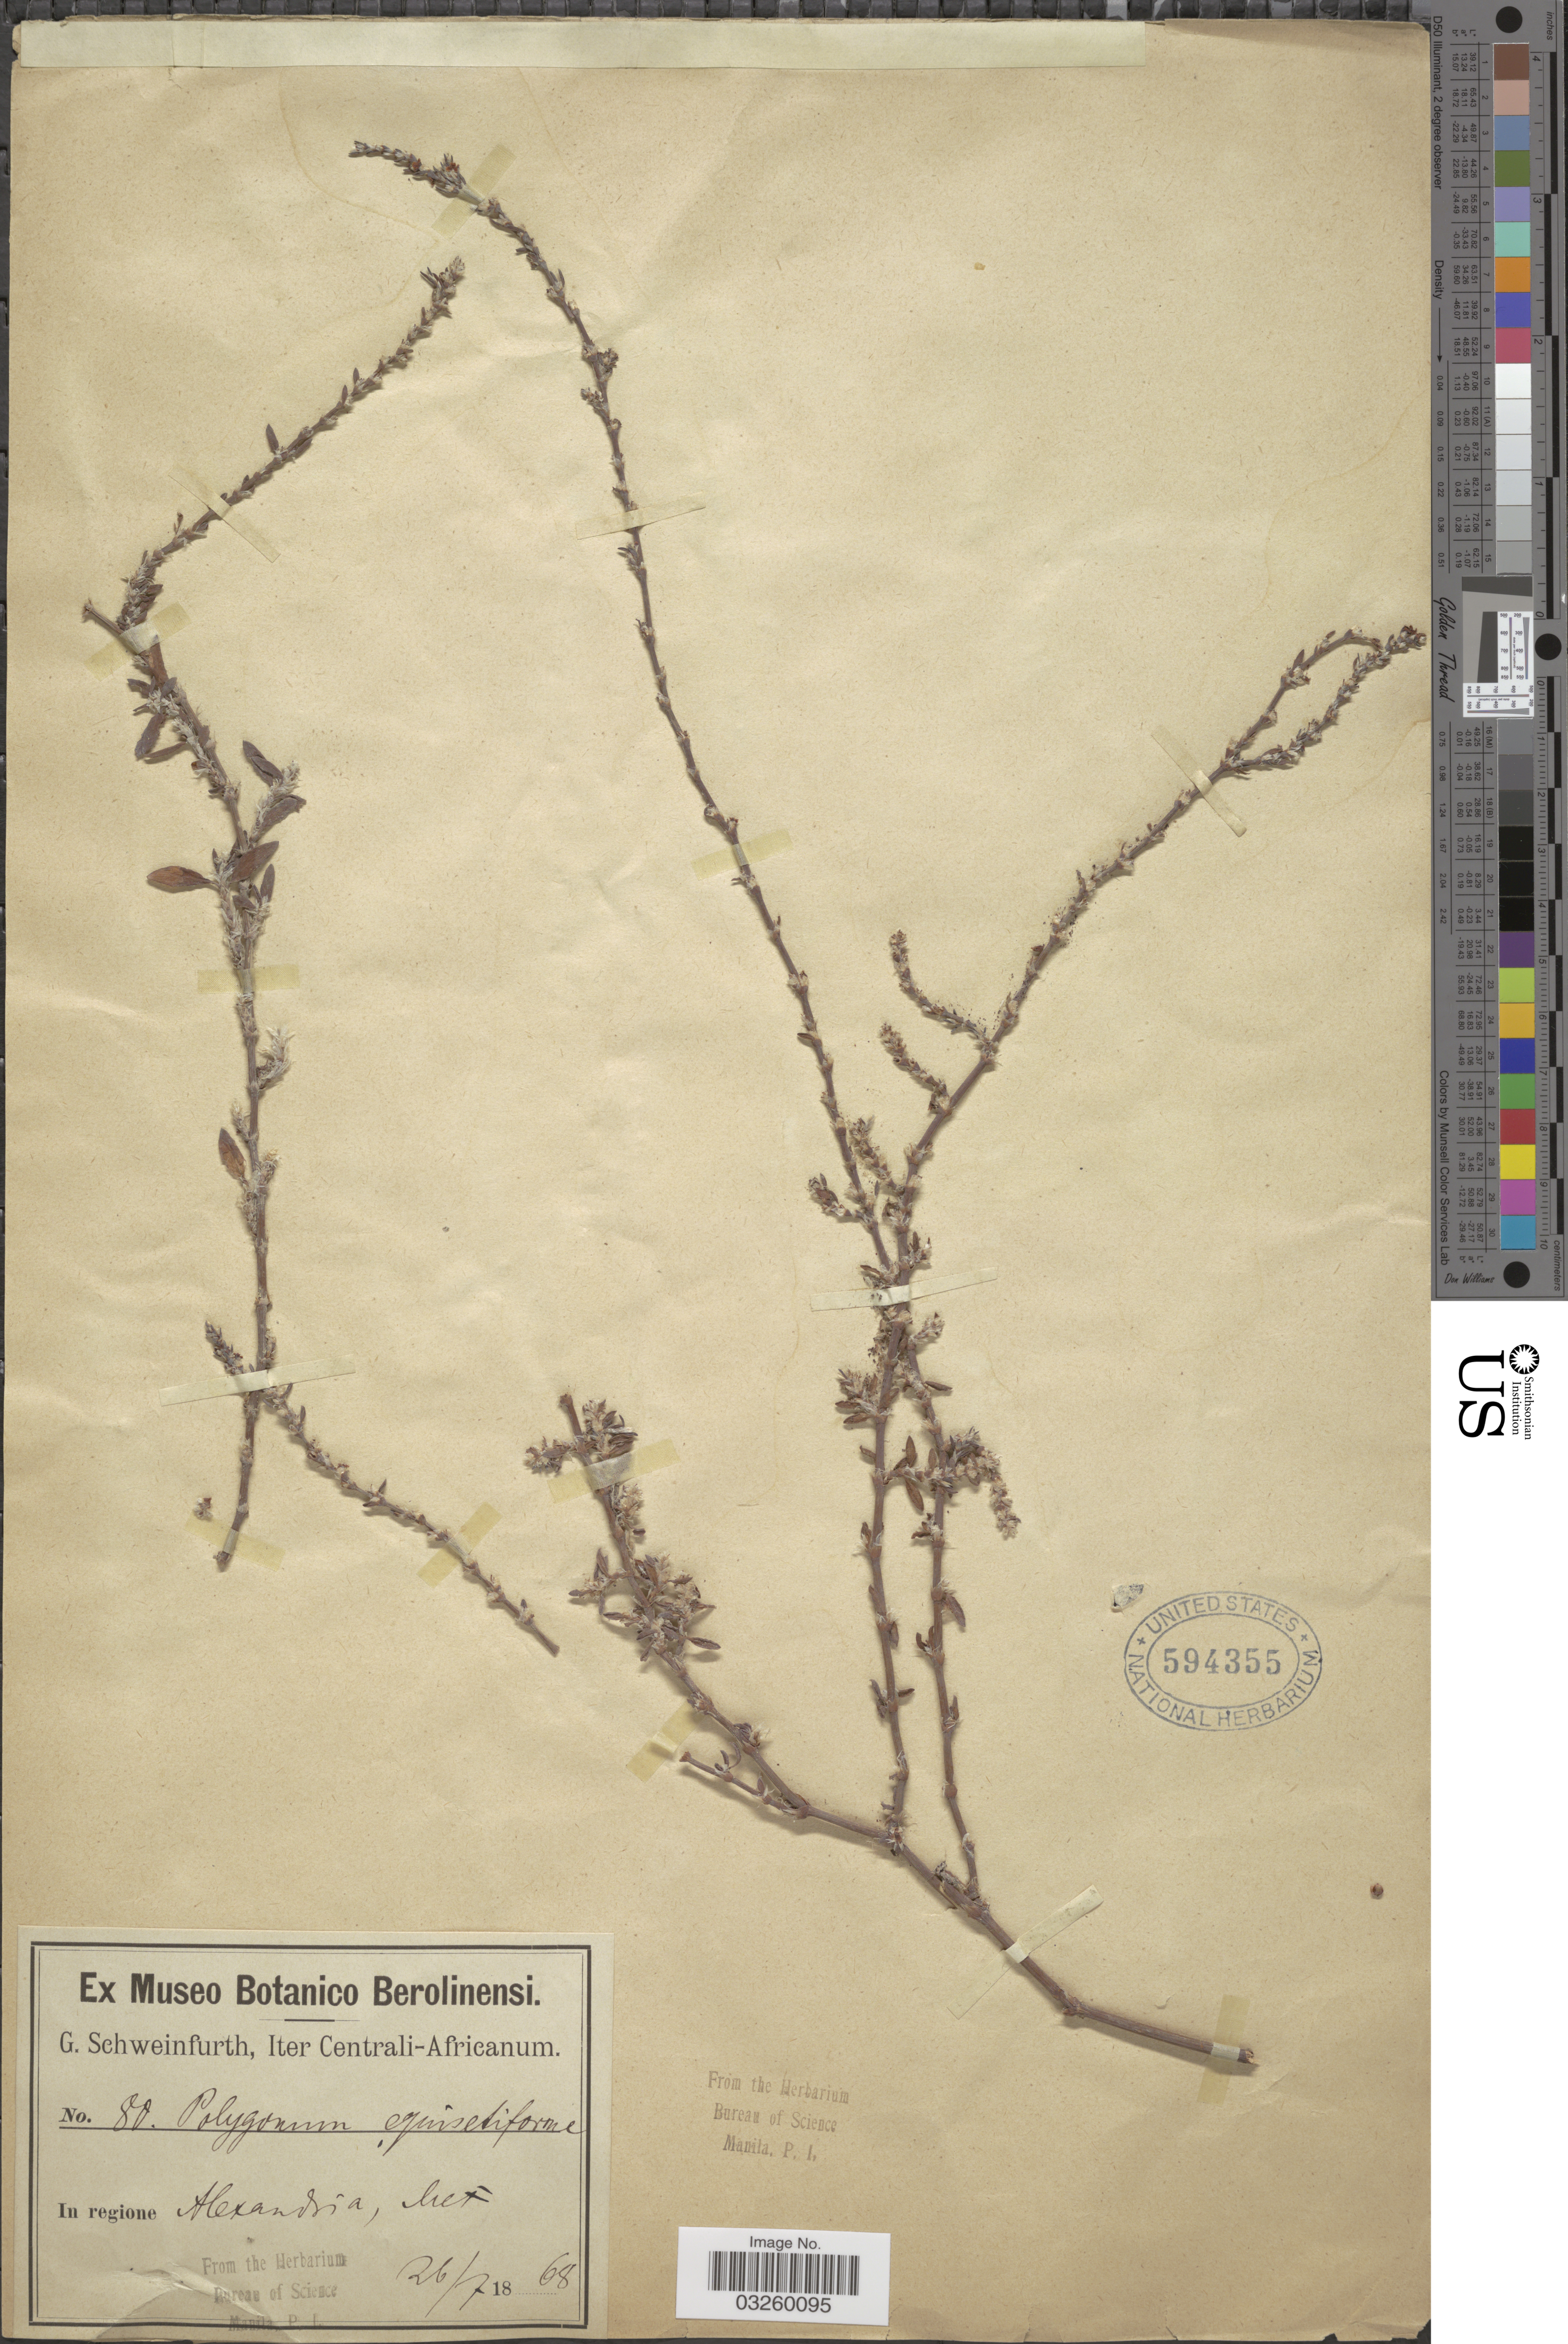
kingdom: Plantae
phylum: Tracheophyta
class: Magnoliopsida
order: Caryophyllales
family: Polygonaceae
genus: Polygonum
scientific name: Polygonum equisetiforme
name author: Sm.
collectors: G. A. Schweinfurth (herbarium)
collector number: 80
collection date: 1868-07-26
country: Central African Republic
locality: Iter Centrali-Africanum. In regione Alexandria, hef. [interpreted]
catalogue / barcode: US 594355